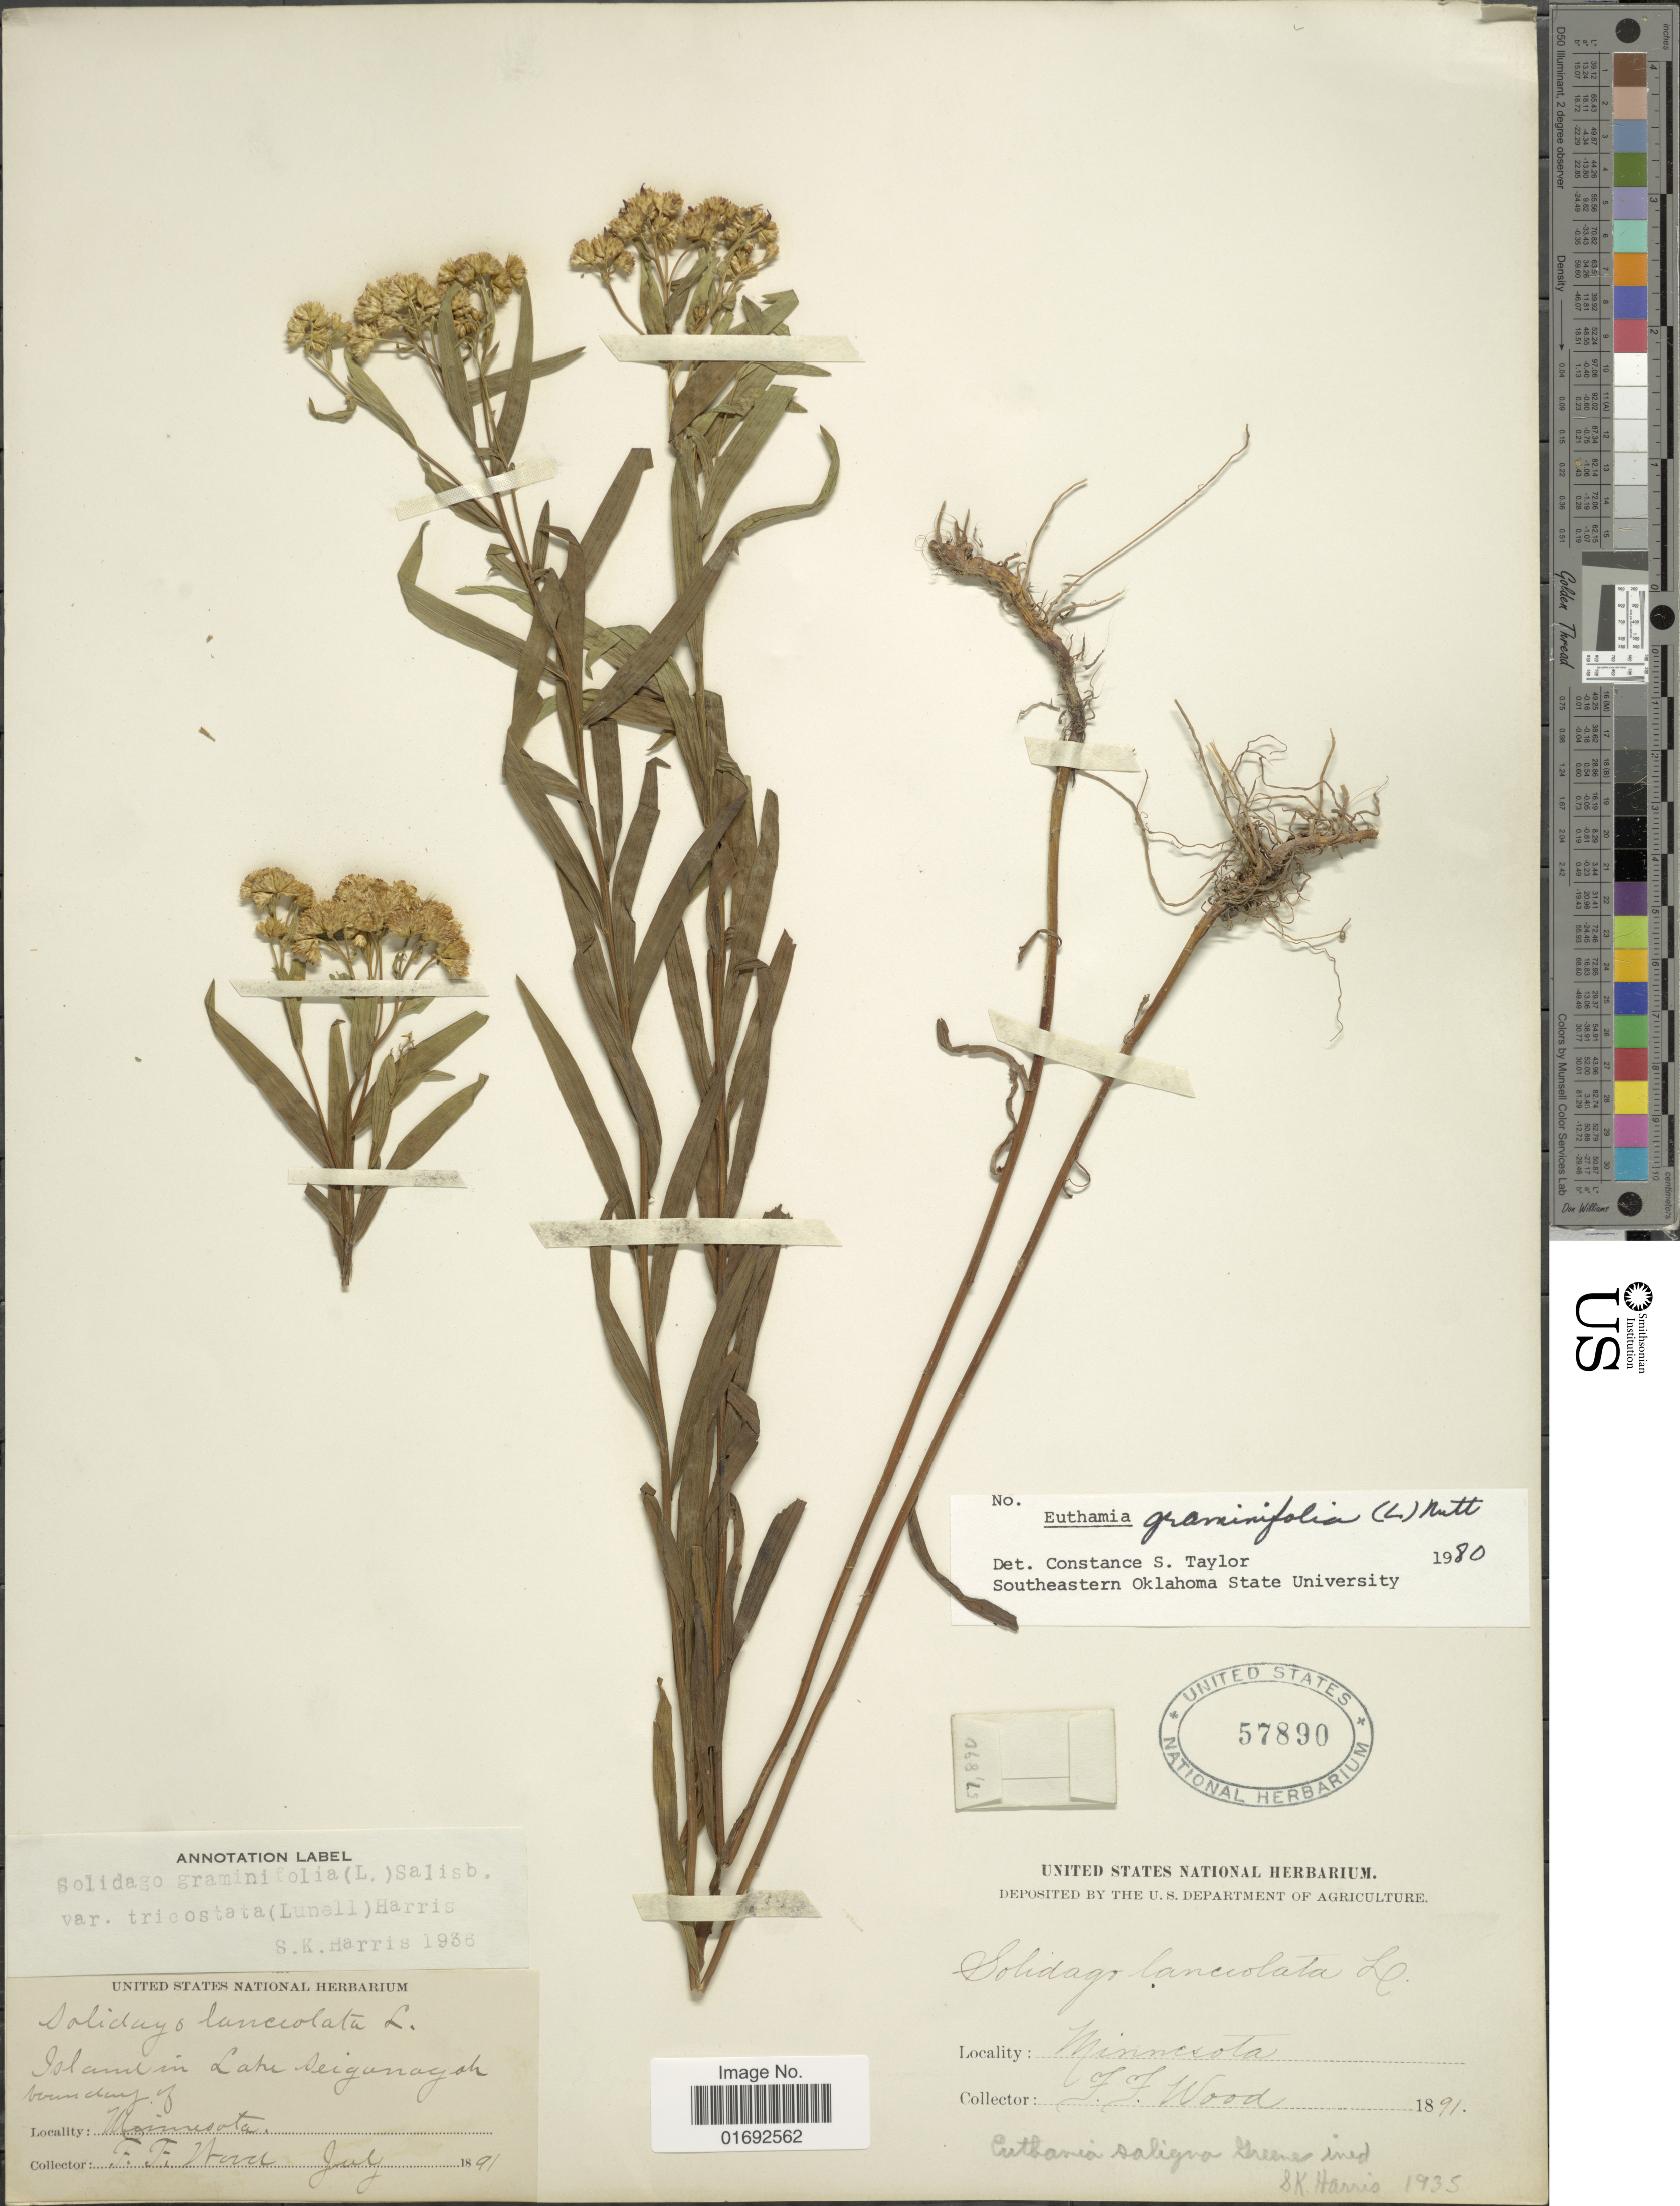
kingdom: Plantae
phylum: Tracheophyta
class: Magnoliopsida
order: Asterales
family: Asteraceae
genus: Euthamia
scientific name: Euthamia graminifolia var. major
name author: (Michx.) Moldenke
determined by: Urbatsch, Lowell E., Curator (LSU), Louisiana State University (UNITED STATES)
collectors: F. Wood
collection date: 1891-07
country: United States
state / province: Minnesota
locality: Island in Lake Saganaga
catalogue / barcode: US 57890